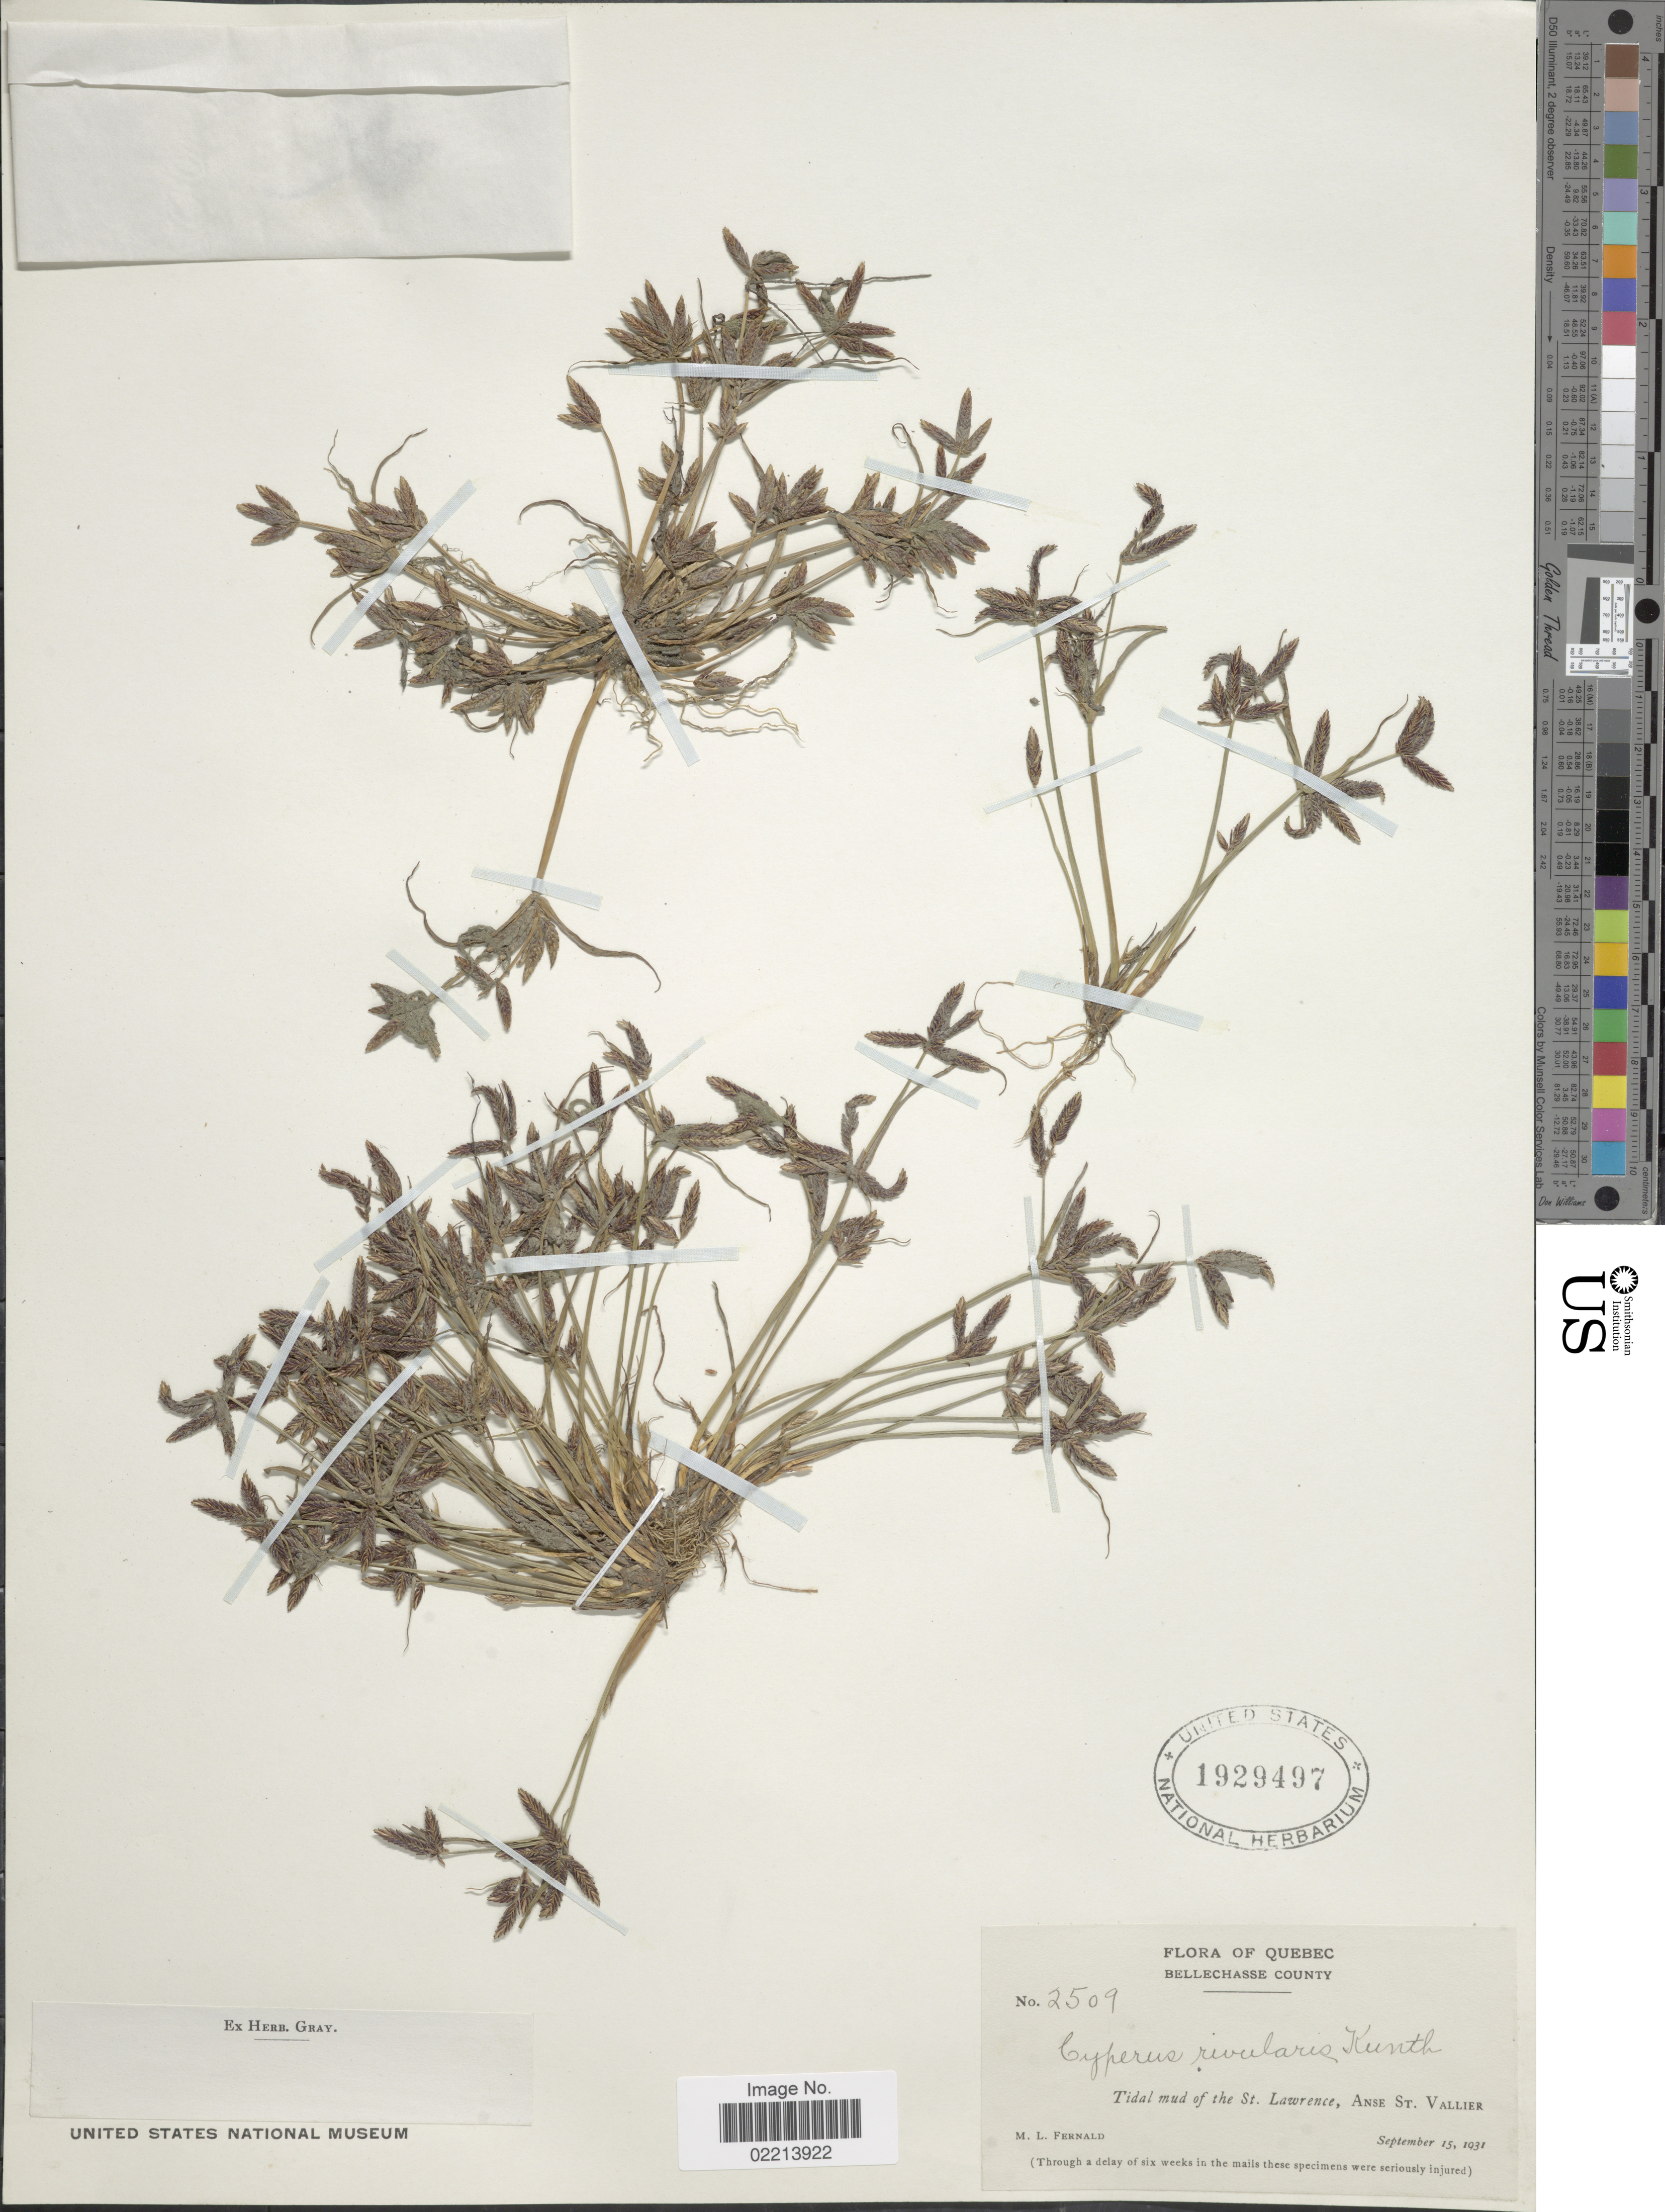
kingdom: Plantae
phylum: Tracheophyta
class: Liliopsida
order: Poales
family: Cyperaceae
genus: Cyperus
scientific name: Cyperus bipartitus Torr.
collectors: M. L. Fernald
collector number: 2509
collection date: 1931-09-15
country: Canada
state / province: Quebec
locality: Bellechasse County. Tidal mud of the St. Lawrence, Anse St. Vallier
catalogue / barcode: US 1929497